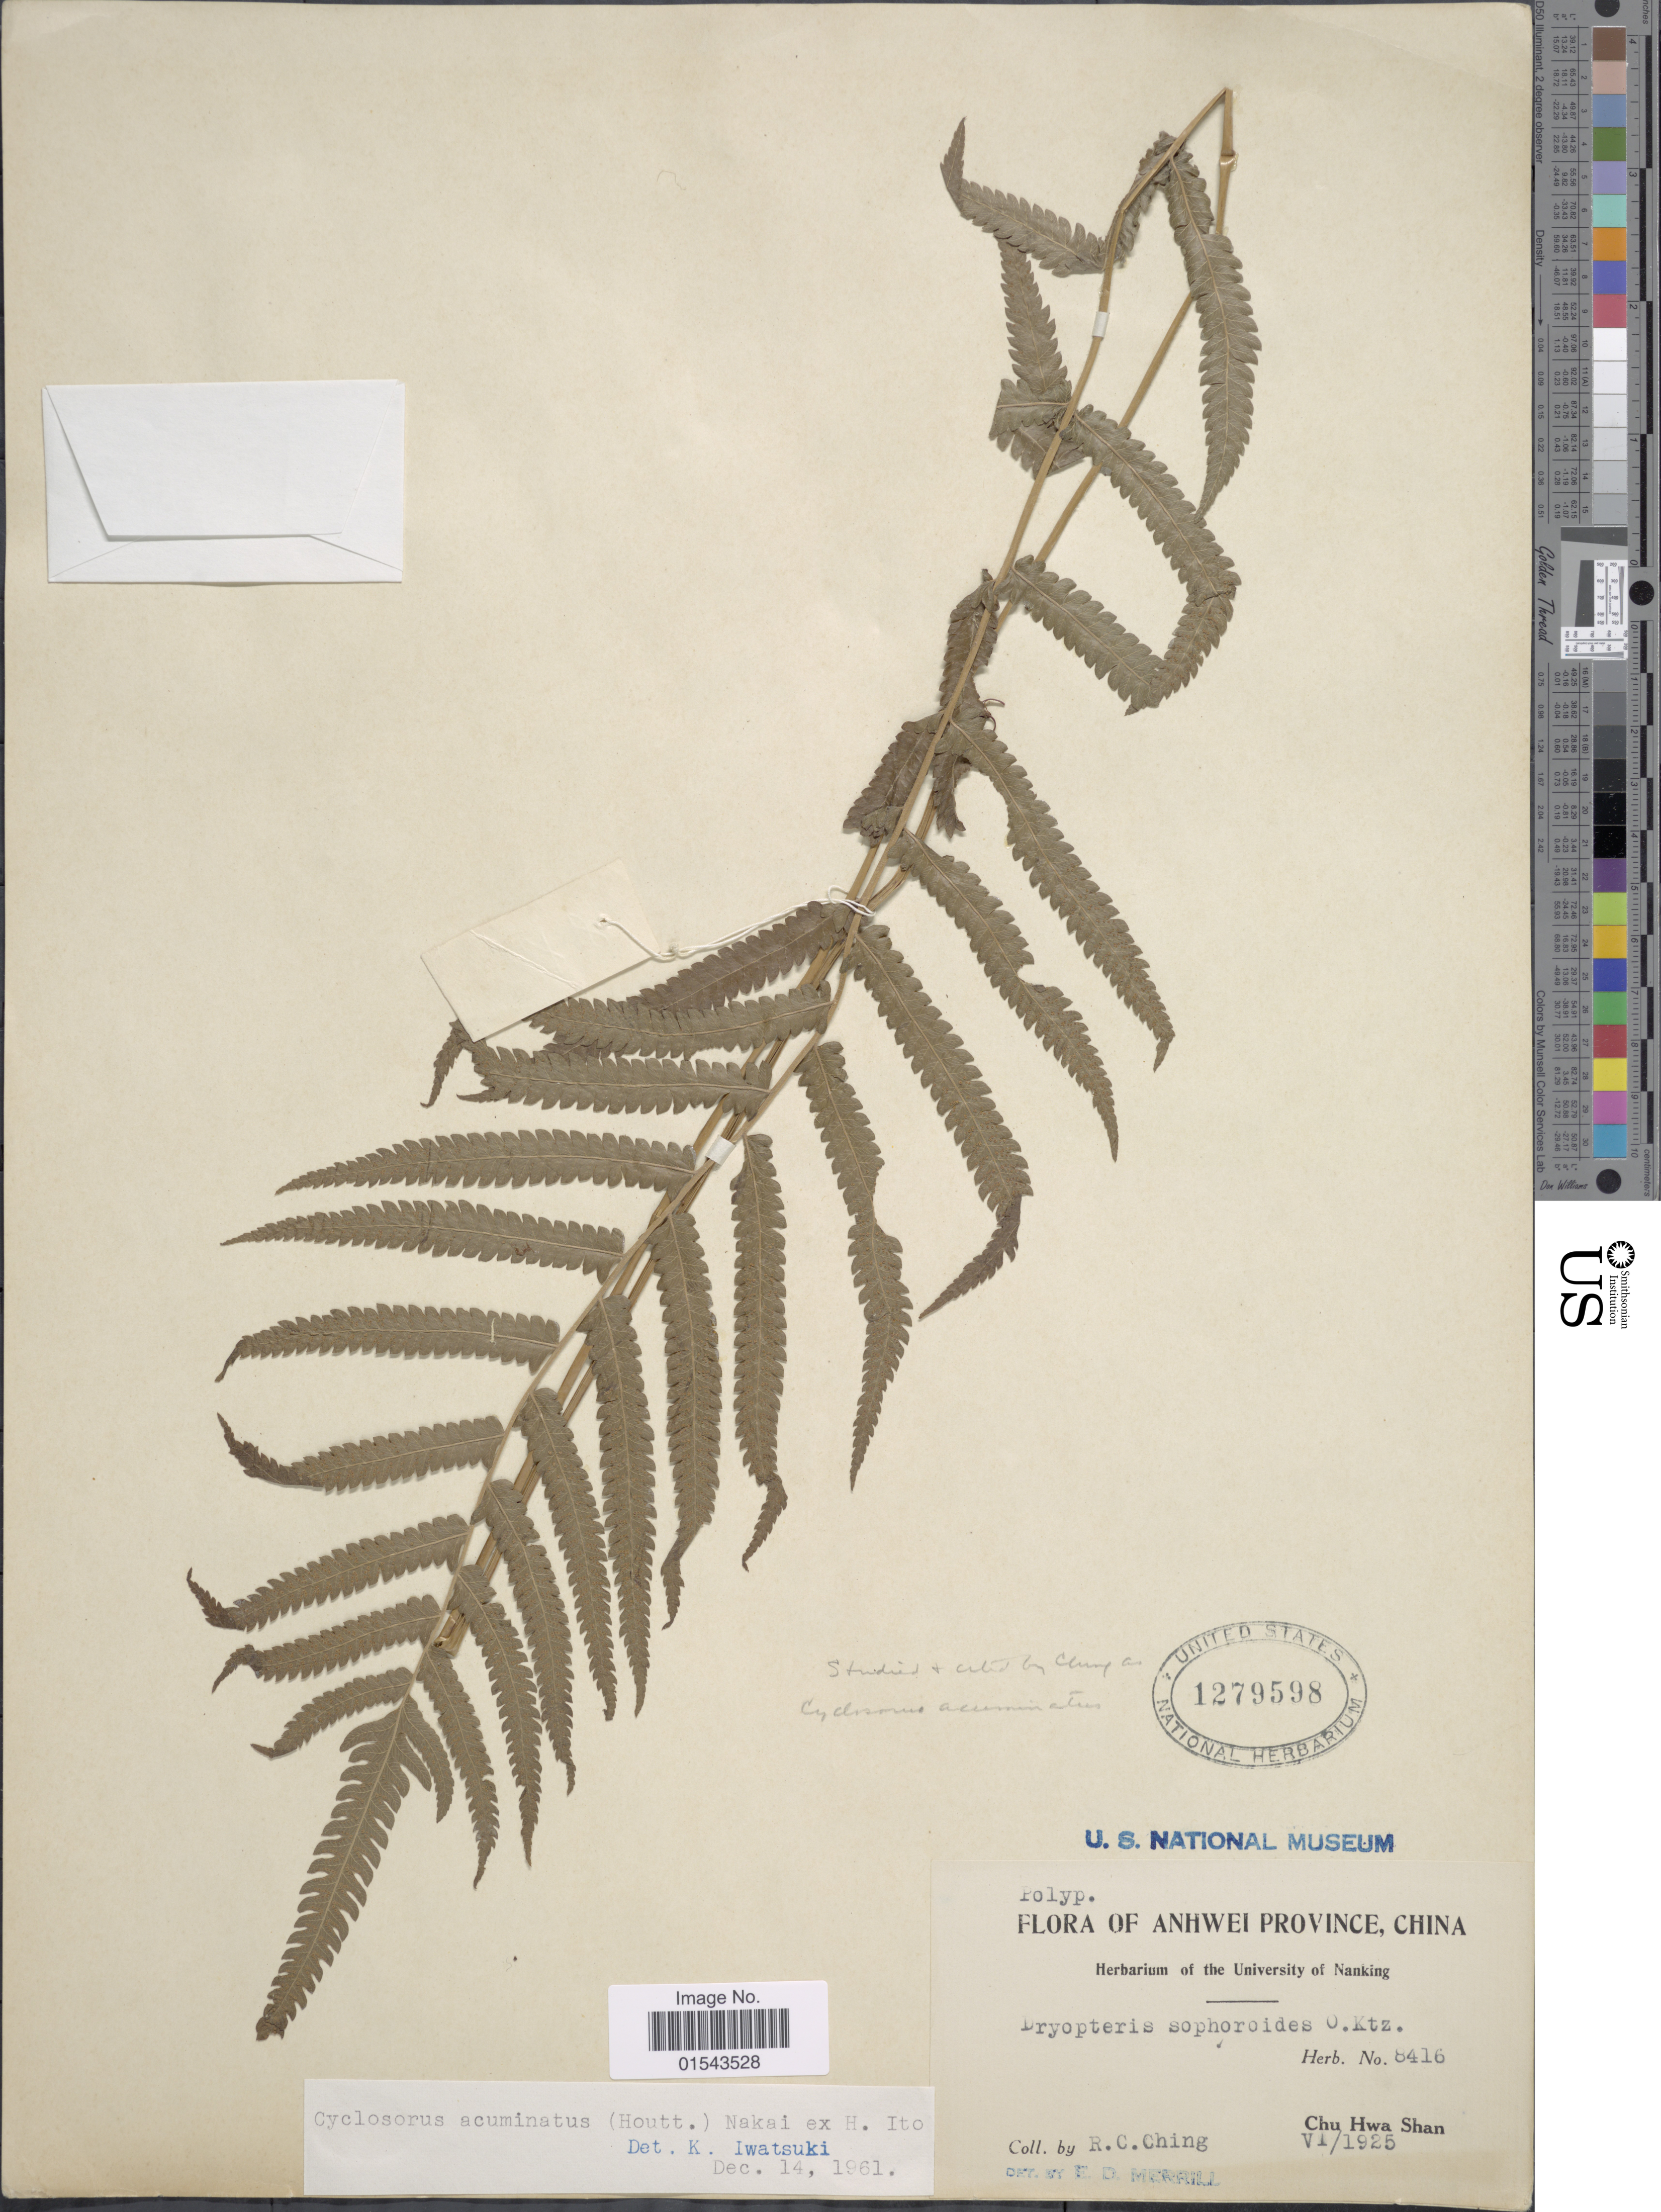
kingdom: Plantae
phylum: Tracheophyta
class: Polypodiopsida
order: Polypodiales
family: Thelypteridaceae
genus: Christella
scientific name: Christella acuminata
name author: (Houtt.) H. Lév.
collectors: R. C. Ching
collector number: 8416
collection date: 1925-06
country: China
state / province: Anhui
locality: Anhwei province, China, Chu Hwa Shan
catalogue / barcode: US 1279598